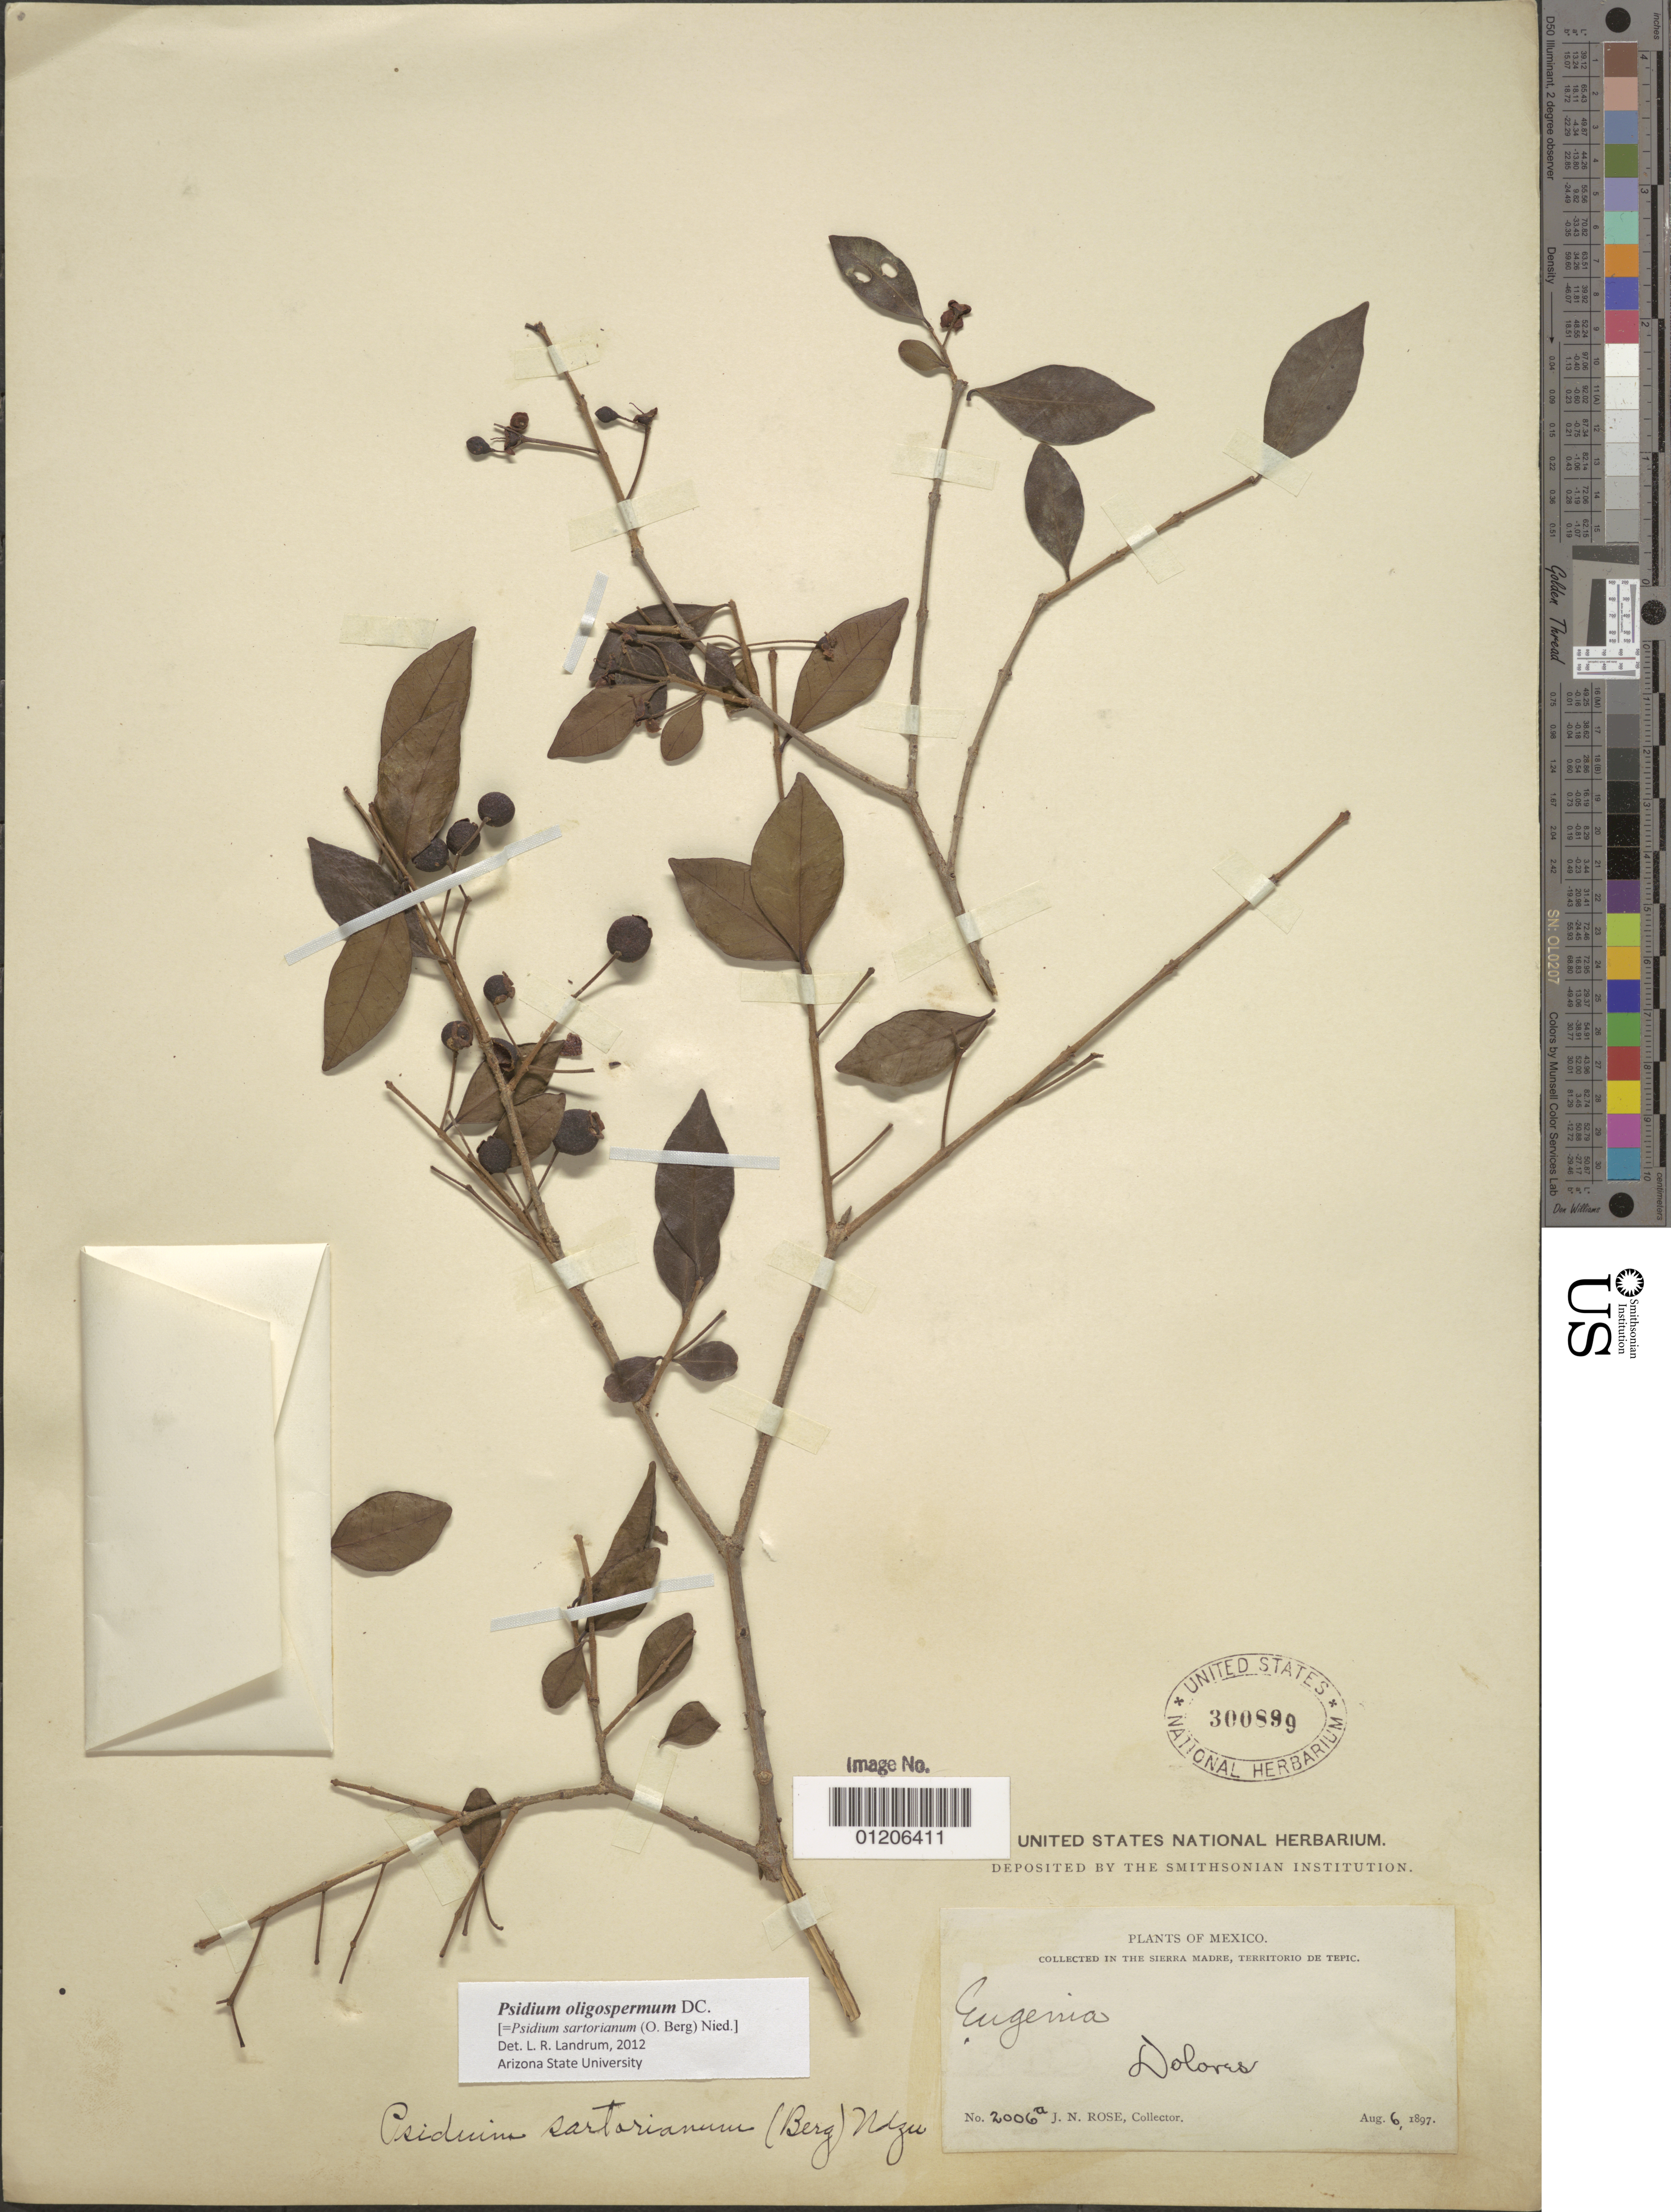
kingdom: Plantae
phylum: Tracheophyta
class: Magnoliopsida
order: Myrtales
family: Myrtaceae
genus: Psidium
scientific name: Psidium oligospermum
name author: Mart. ex DC.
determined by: Landrum, L. R.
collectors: J. N. Rose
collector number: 2006 a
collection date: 1897-08-06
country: Mexico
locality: in the Sierra Madre, Territorio de Tepic, Dolores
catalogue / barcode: US 300899